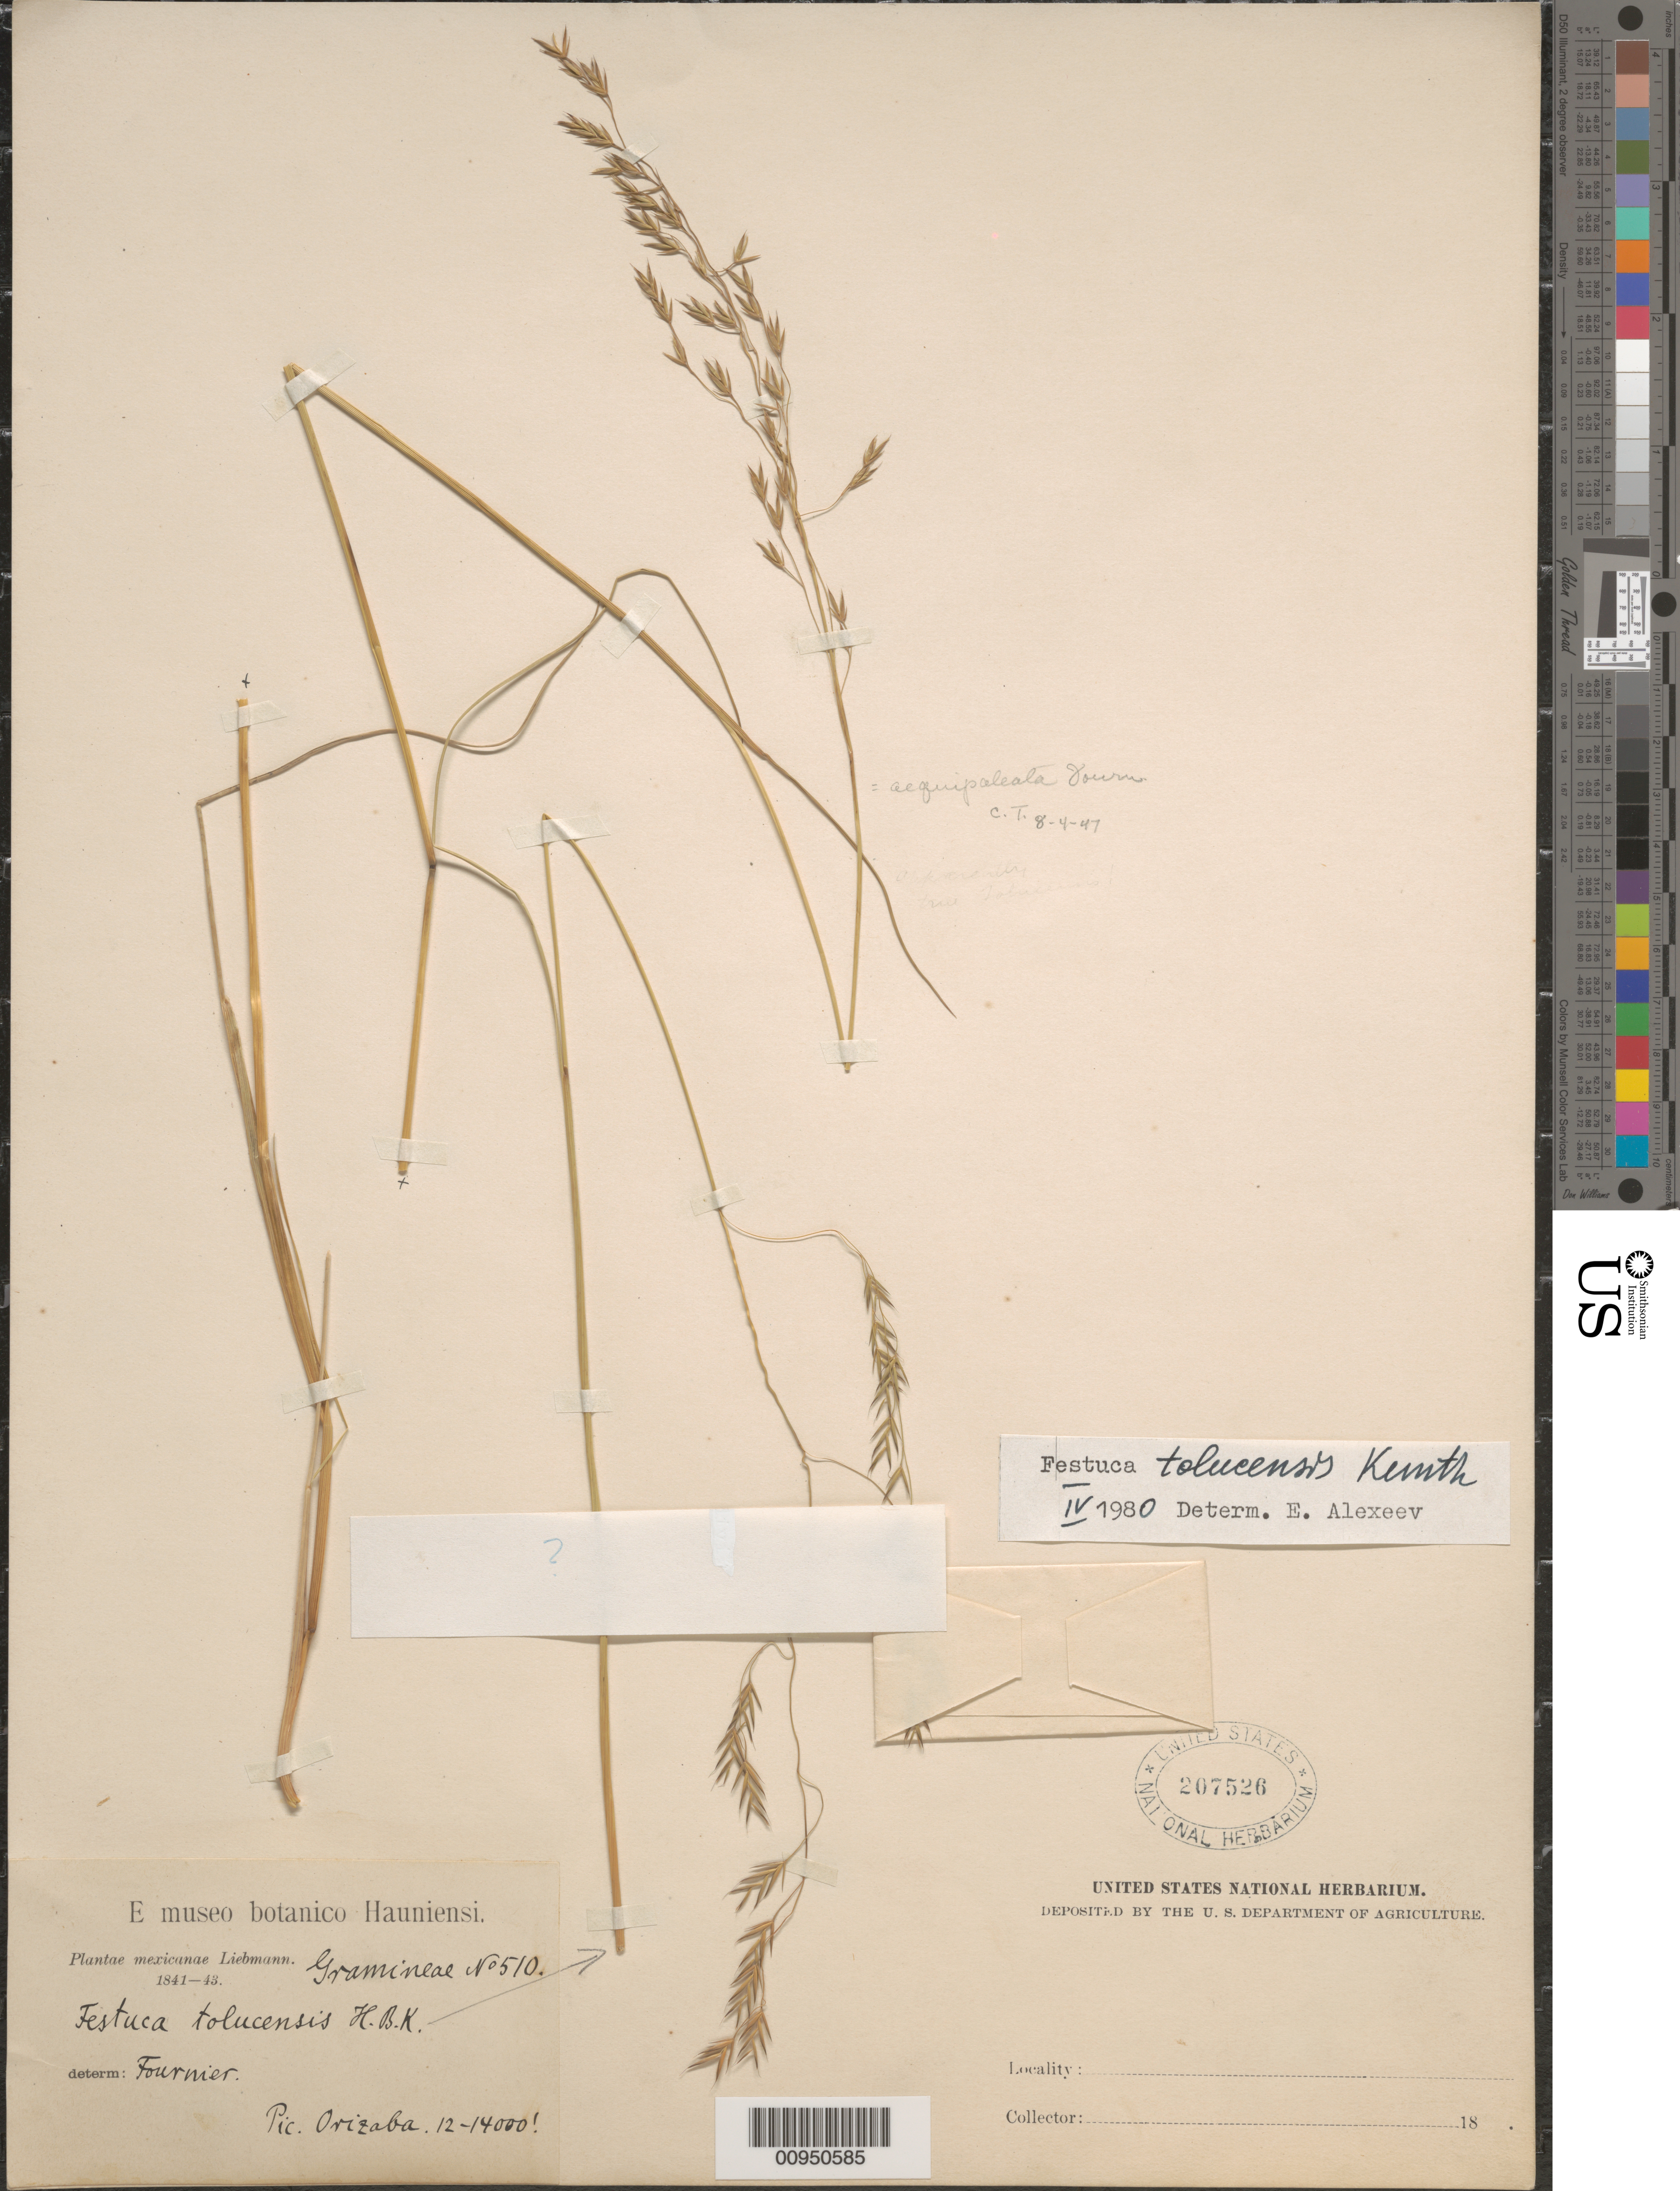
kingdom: Plantae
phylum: Tracheophyta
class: Liliopsida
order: Poales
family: Poaceae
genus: Festuca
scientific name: Festuca tolucensis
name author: Kunth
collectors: F. M. Liebmann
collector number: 510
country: Mexico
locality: Pico de Orizaba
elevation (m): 3658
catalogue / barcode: US 207526